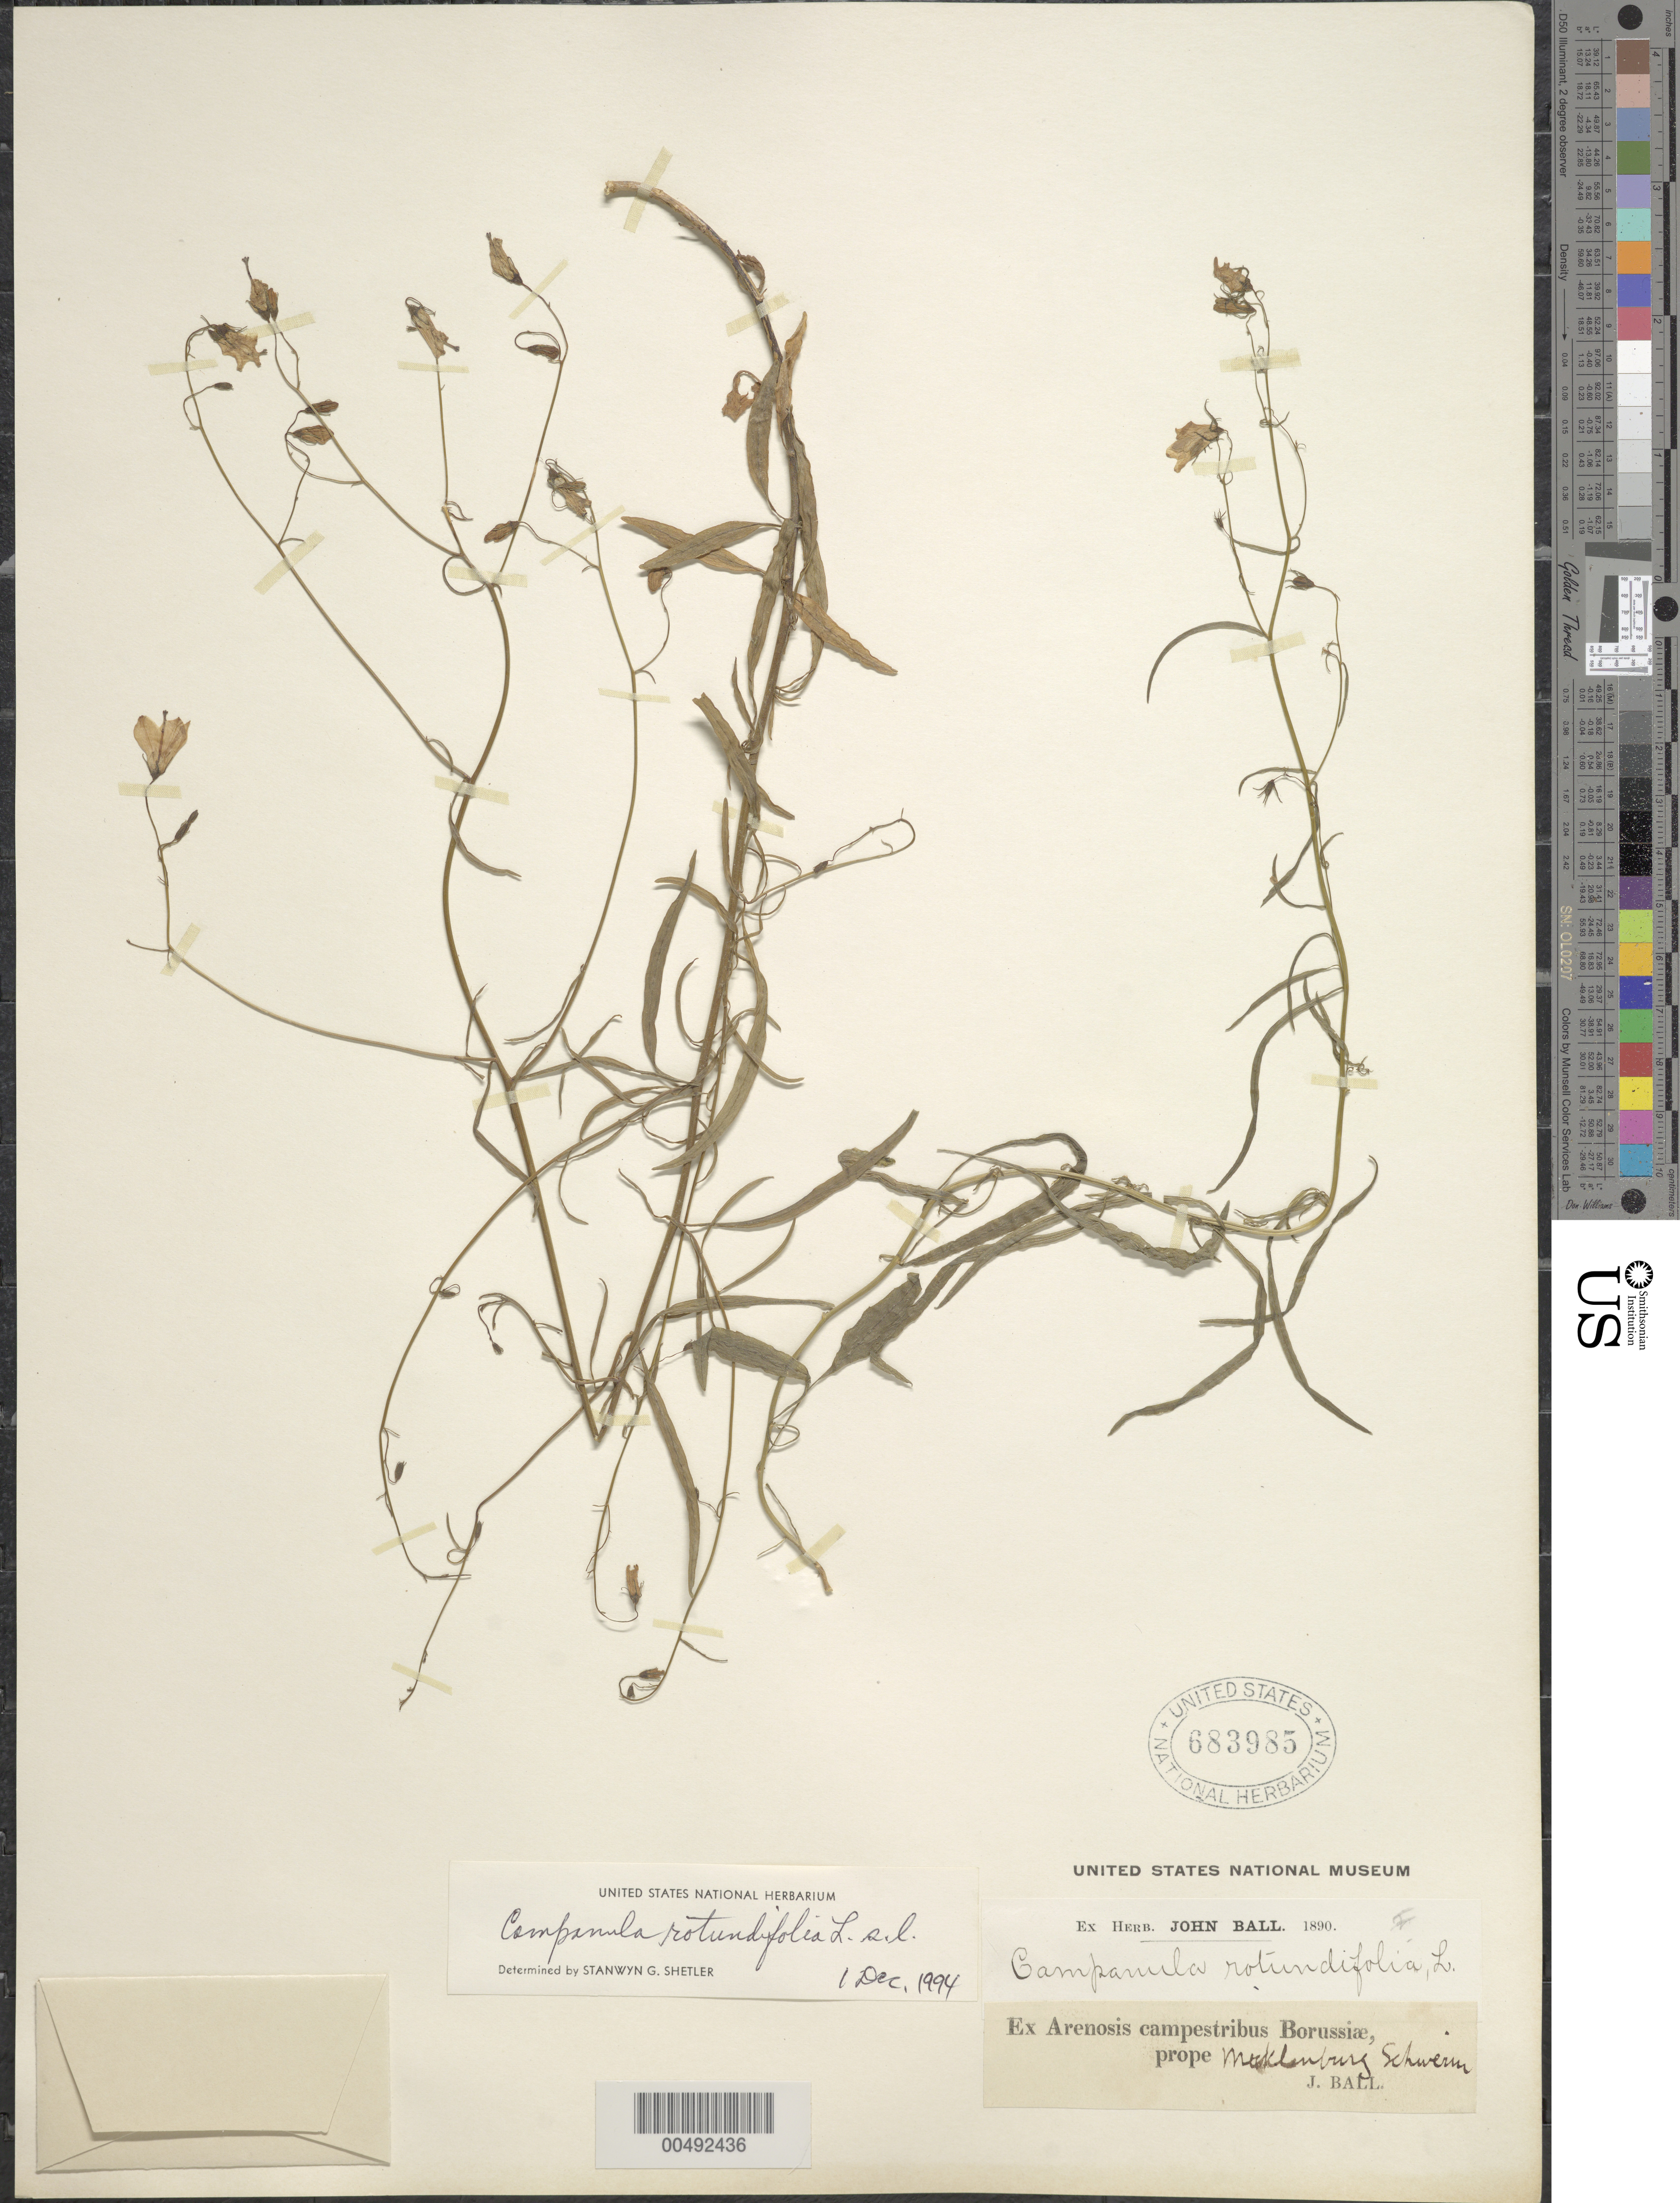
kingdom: Plantae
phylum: Tracheophyta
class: Magnoliopsida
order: Asterales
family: Campanulaceae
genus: Campanula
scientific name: Campanula rotundifolia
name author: L.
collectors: J. Ball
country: Germany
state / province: Mecklenburg-Vorpommern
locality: Ex arenosis campestribus Borussiæ, prope Mecklenberg Schwerin [sandy plains of East Prussia near Mecklenberg-Schwerin]. [State: Mecklenberg-West Pomerania = Mecklenburg-Vorpommern.]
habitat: sandy plains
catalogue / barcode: US 683985